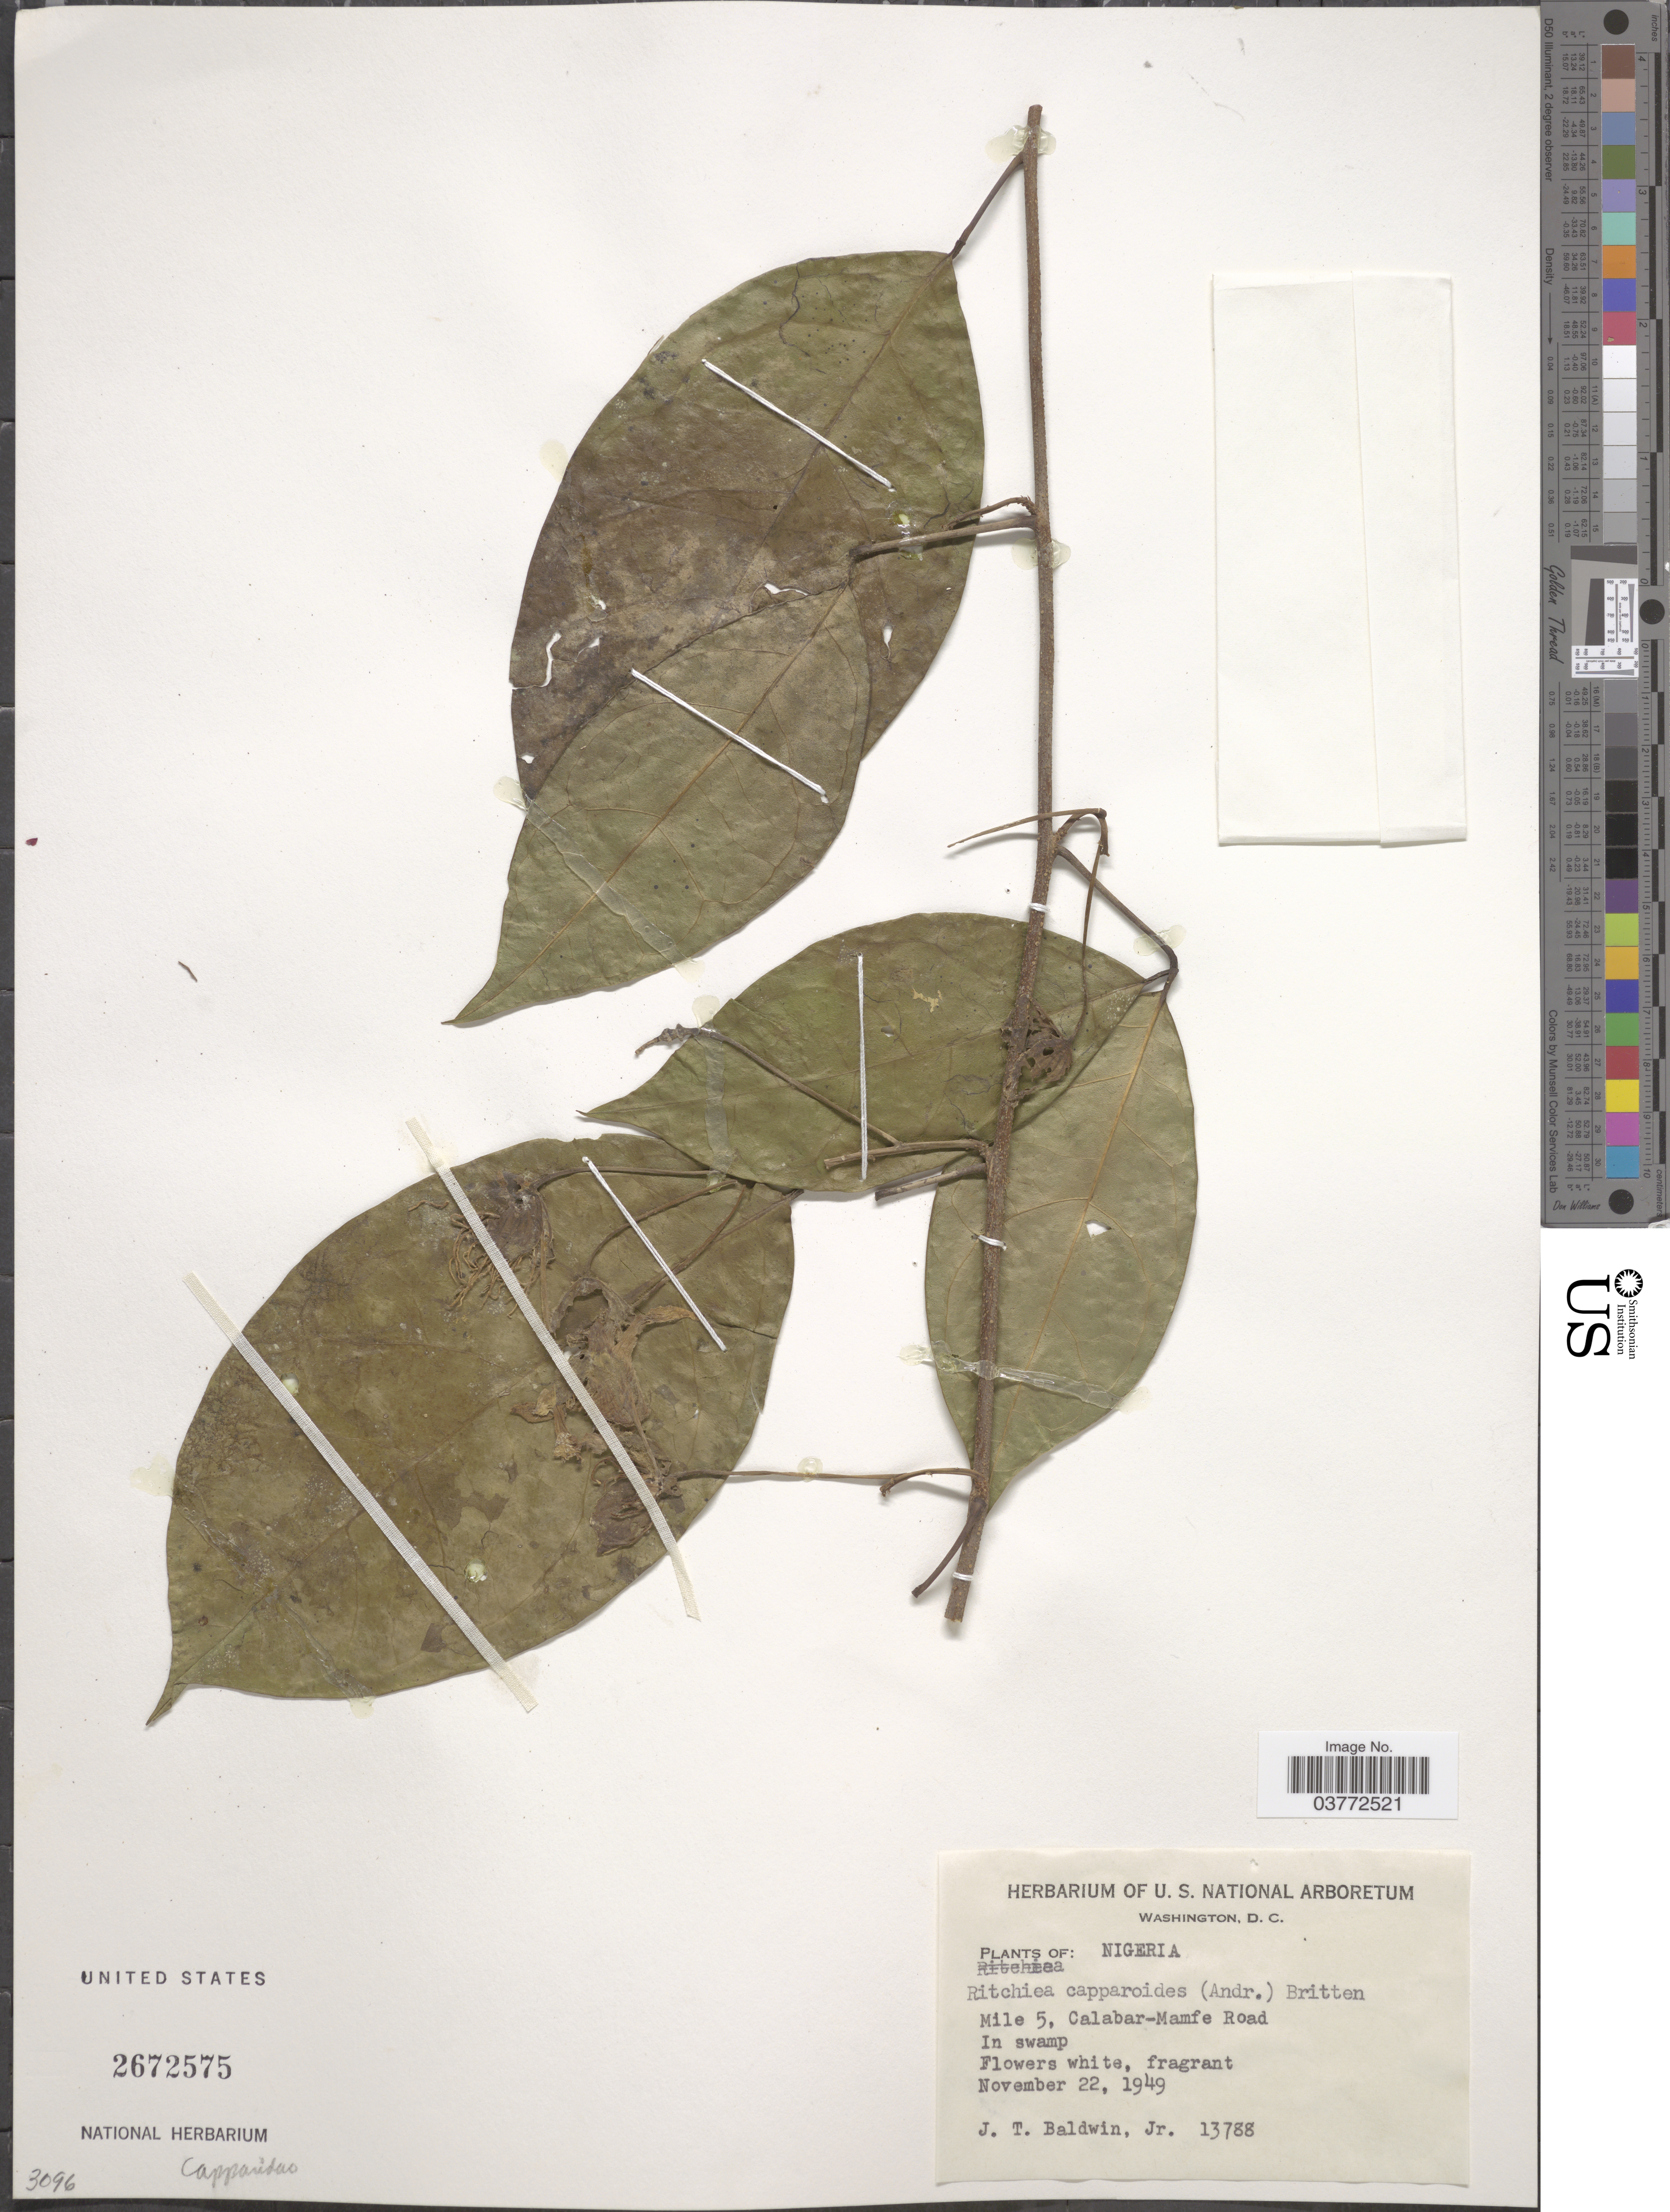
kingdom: Plantae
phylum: Tracheophyta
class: Magnoliopsida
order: Brassicales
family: Capparaceae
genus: Ritchiea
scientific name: Ritchiea capparoides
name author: (Andrews) Britten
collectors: J. T. Baldwin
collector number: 13788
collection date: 1949-11-22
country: Nigeria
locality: Mile 5, Calabar-Mamfe Road.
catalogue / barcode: US 2672575